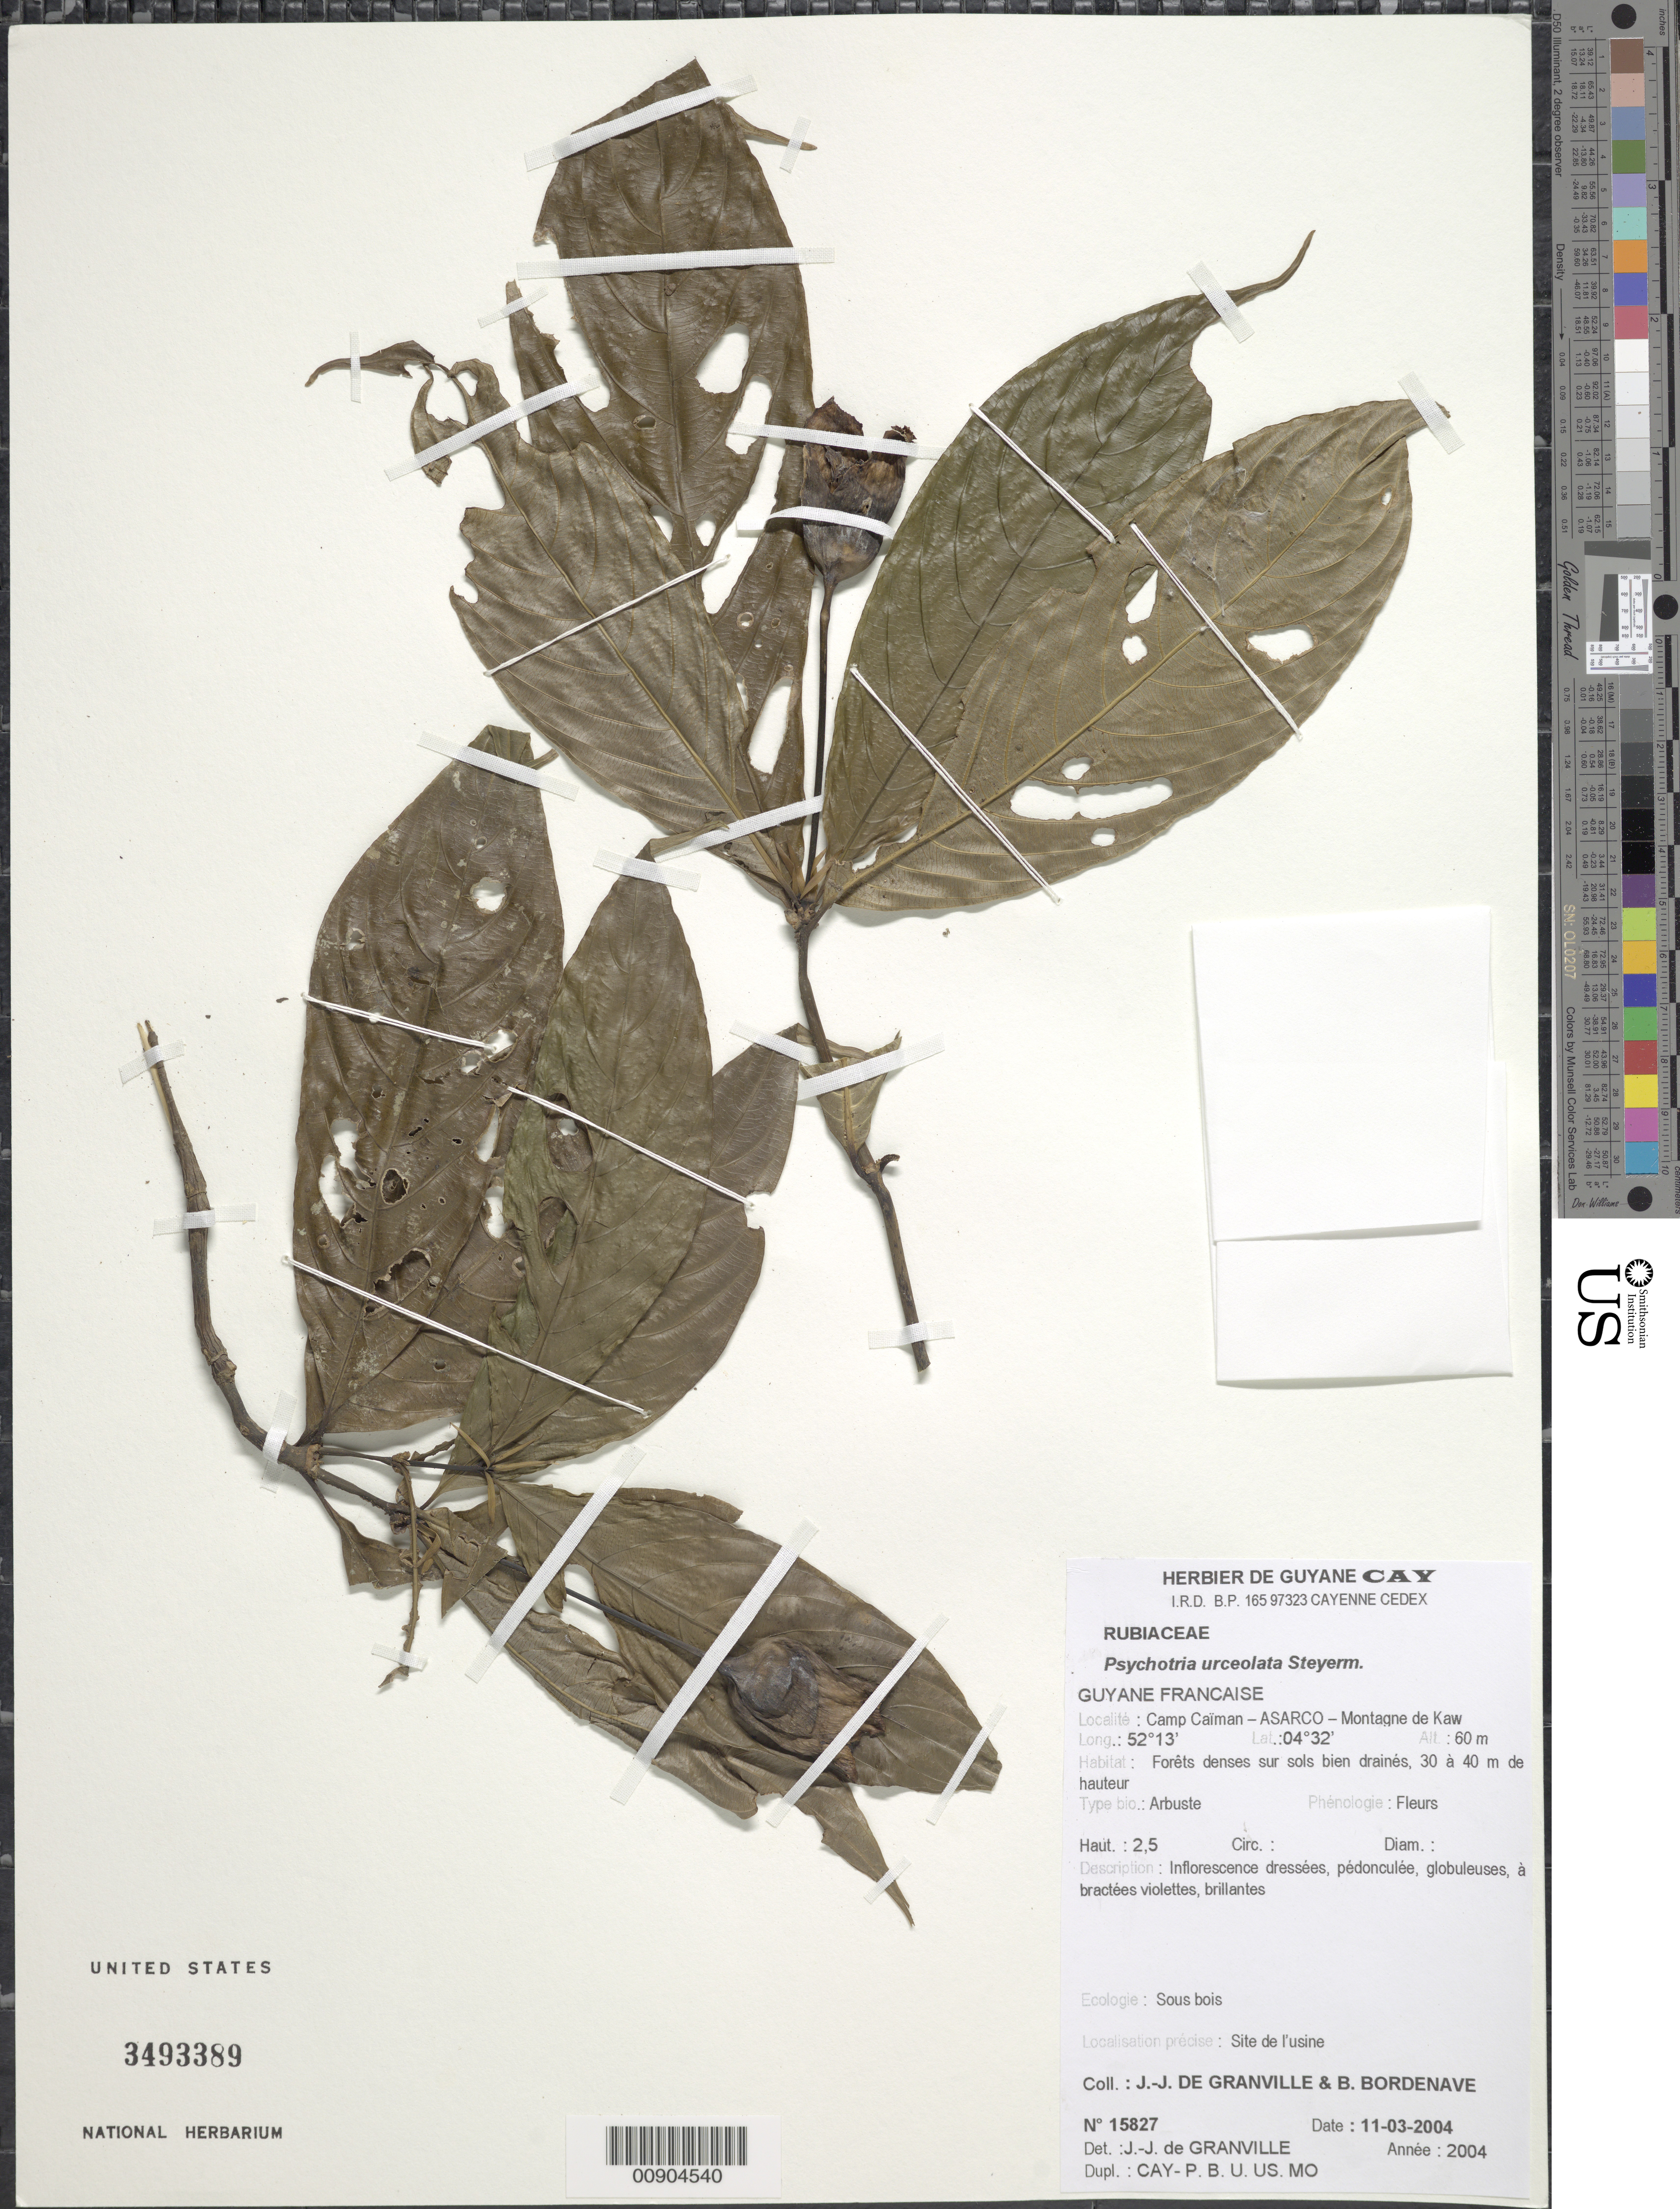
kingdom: Plantae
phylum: Tracheophyta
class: Magnoliopsida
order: Gentianales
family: Rubiaceae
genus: Palicourea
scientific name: Palicourea urceolata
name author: (Steyerm.) Delprete & J.H. Kirkbr.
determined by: Kirkbride, J. H., Jr.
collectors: J.-J. de Granville & B. Bordenave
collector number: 15827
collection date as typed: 11-Mar-04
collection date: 2004-03-11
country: French Guiana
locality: Camp Caïman, ASARCO, Montagne de Kaw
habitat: Forêts denses sur sols bien drainés, 30-40 m de haut.; sous bois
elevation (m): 60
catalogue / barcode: US 3493389